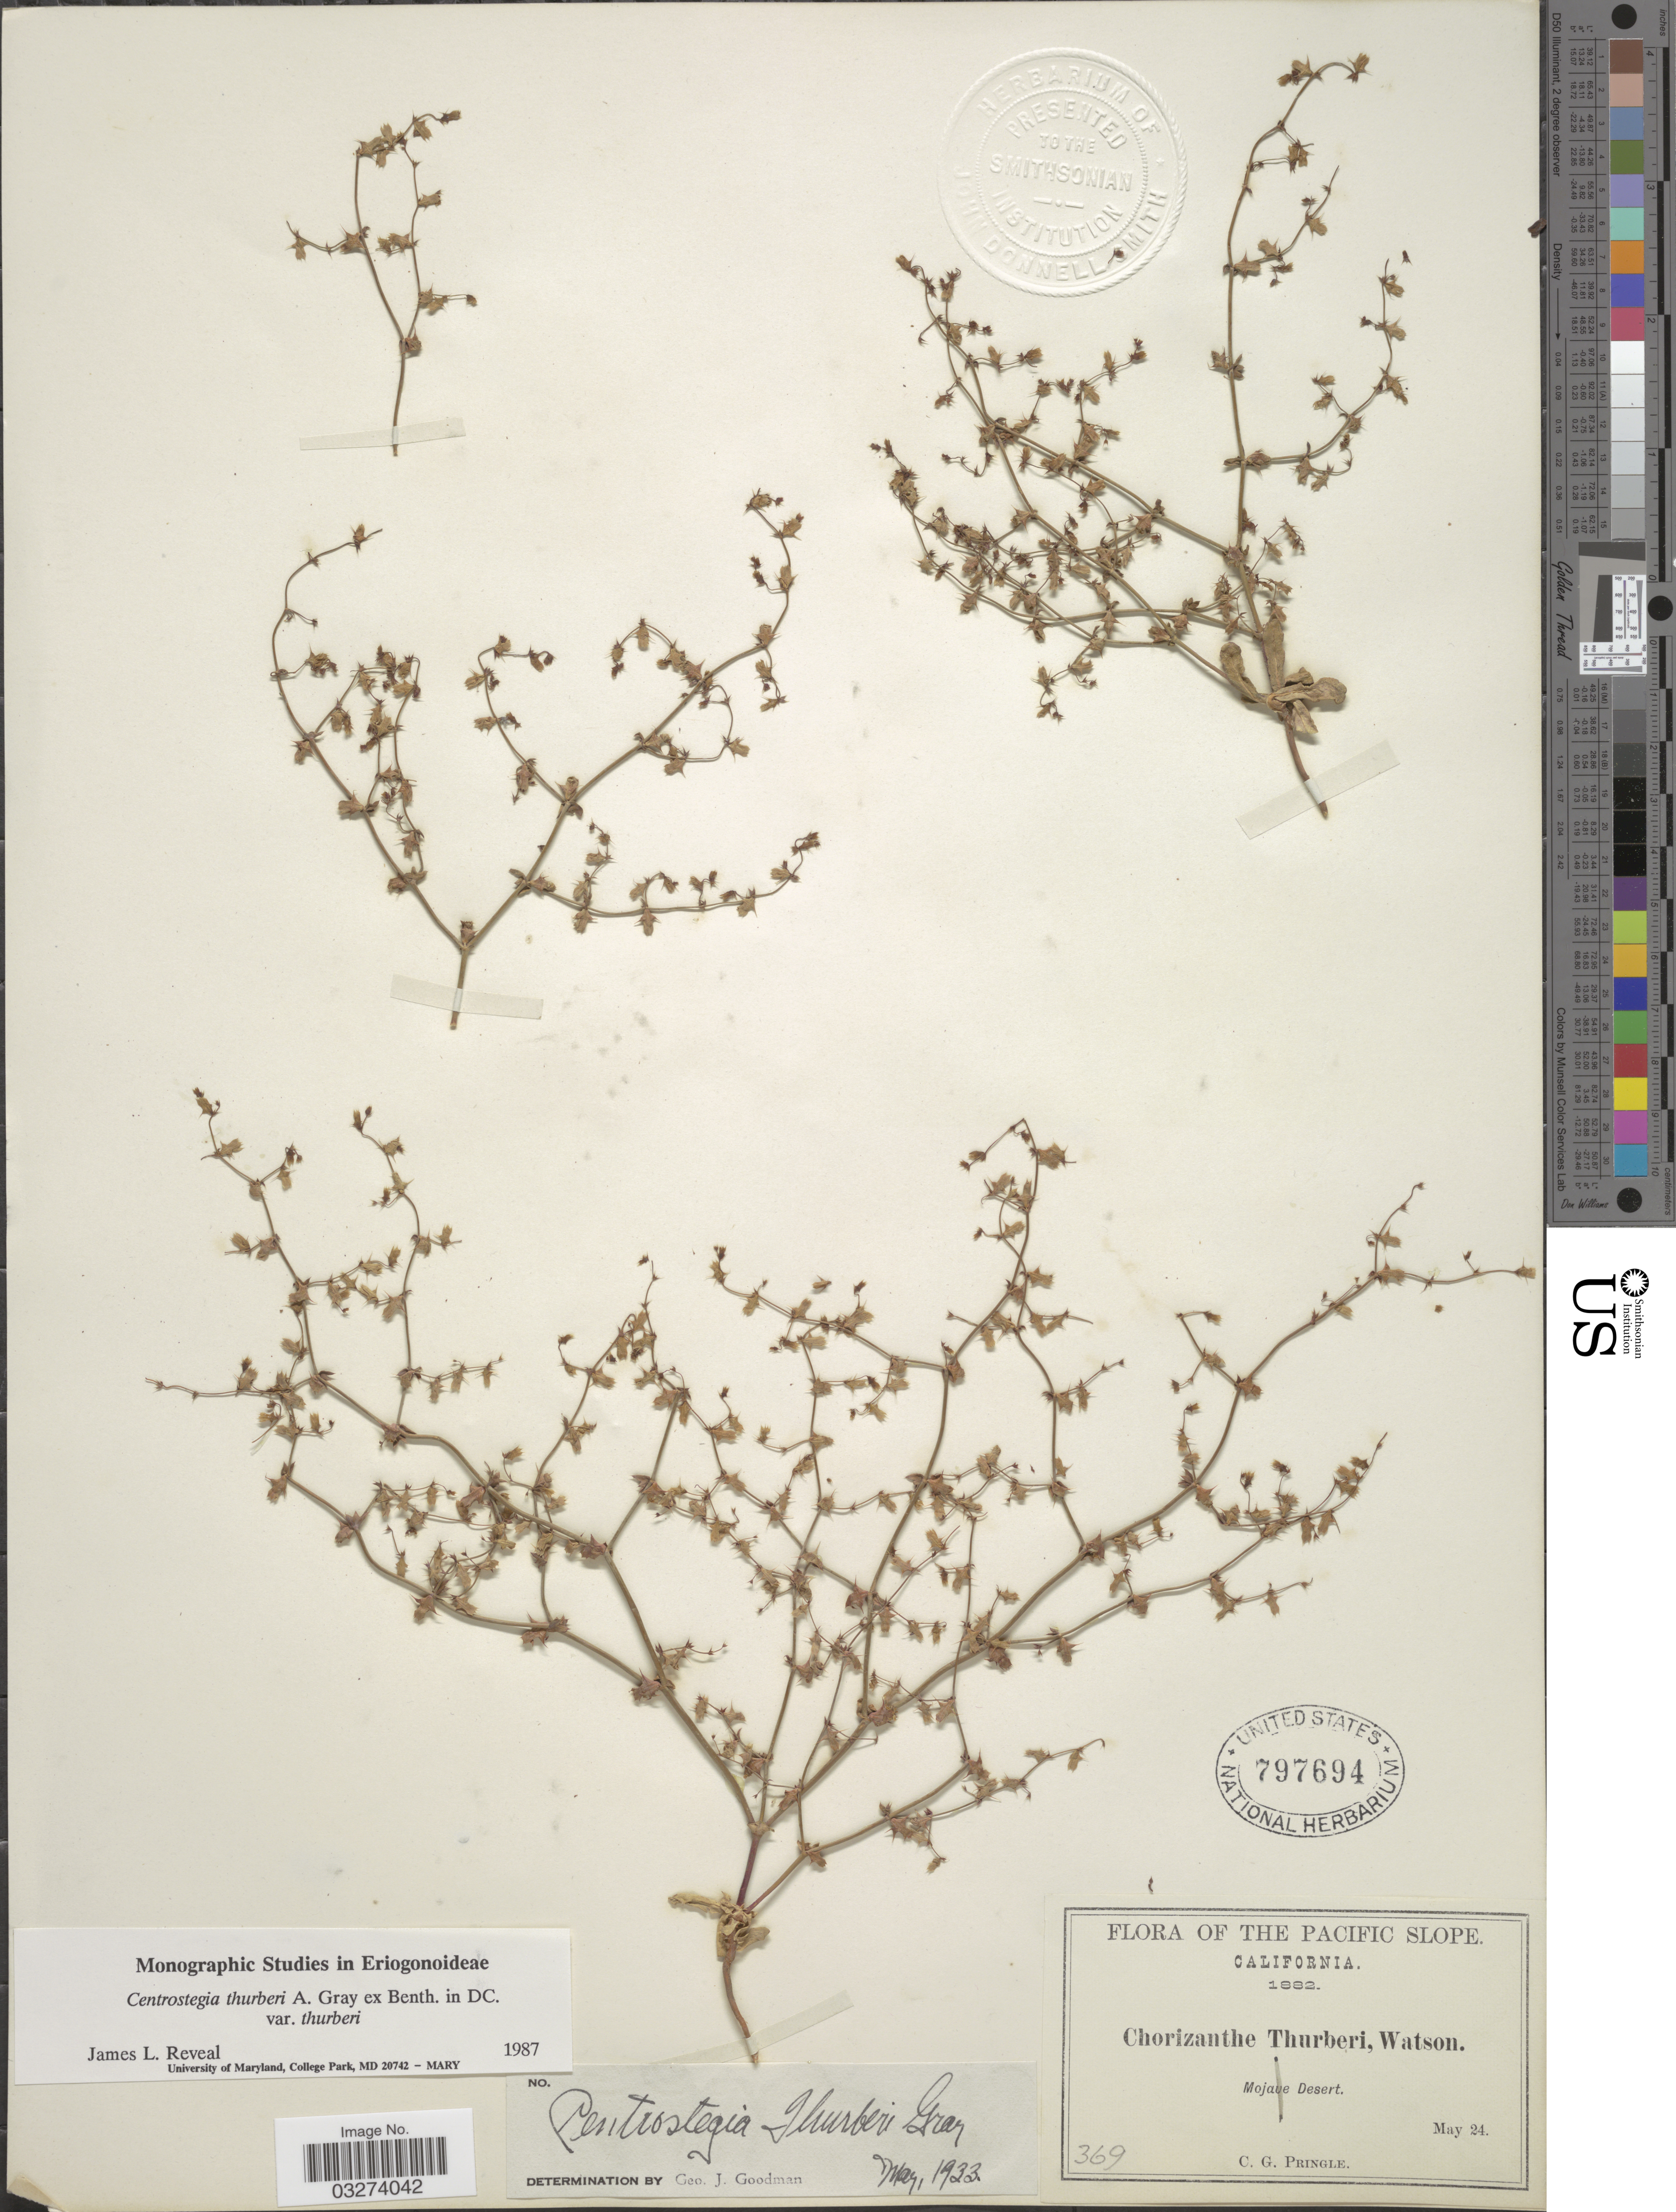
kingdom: Plantae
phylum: Tracheophyta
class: Magnoliopsida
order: Caryophyllales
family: Polygonaceae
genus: Centrostegia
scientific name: Centrostegia thurberi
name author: A. Gray ex Benth.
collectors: C. G. Pringle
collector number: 369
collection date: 1882-05-24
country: United States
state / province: California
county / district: San Bernardino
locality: The Pacific Slope. Mojave Desert.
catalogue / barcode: US 797694